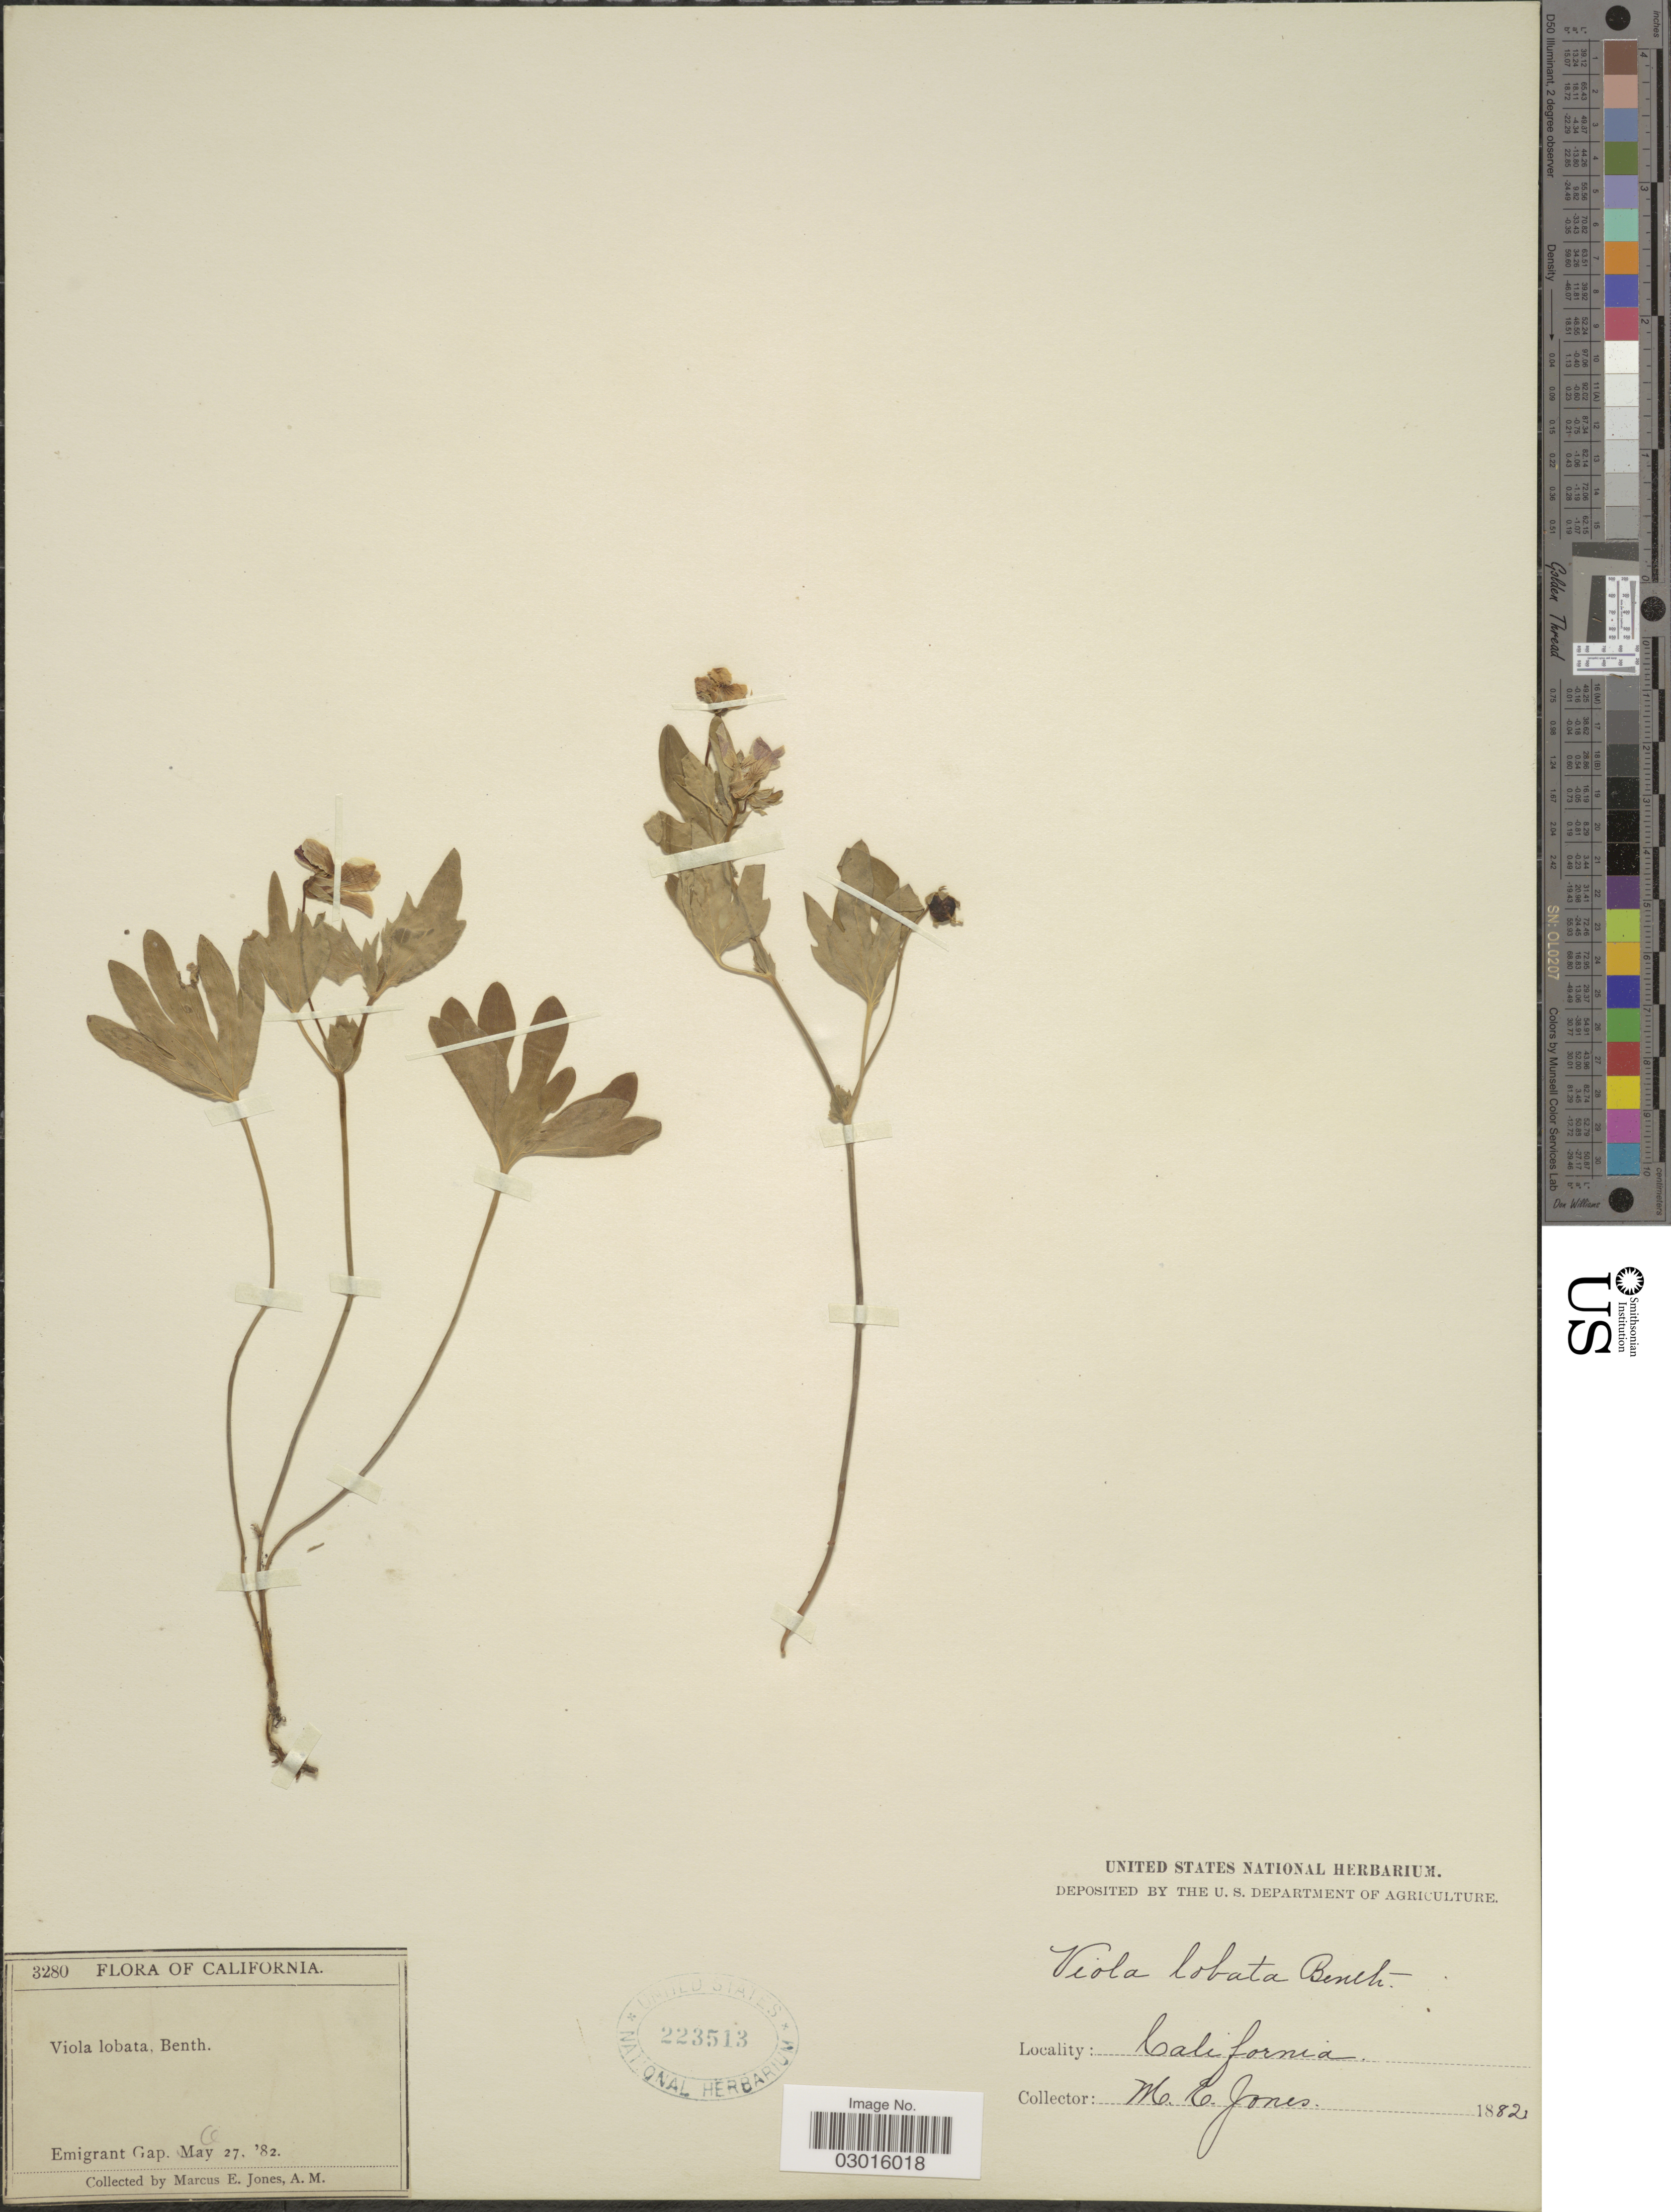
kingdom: Plantae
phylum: Tracheophyta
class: Magnoliopsida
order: Malpighiales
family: Violaceae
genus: Viola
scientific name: Viola lobata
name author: Benth.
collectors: M. E. Jones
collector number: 3280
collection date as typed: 6 27, '82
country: United States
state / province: California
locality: Emigrant Gap.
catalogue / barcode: US 223513